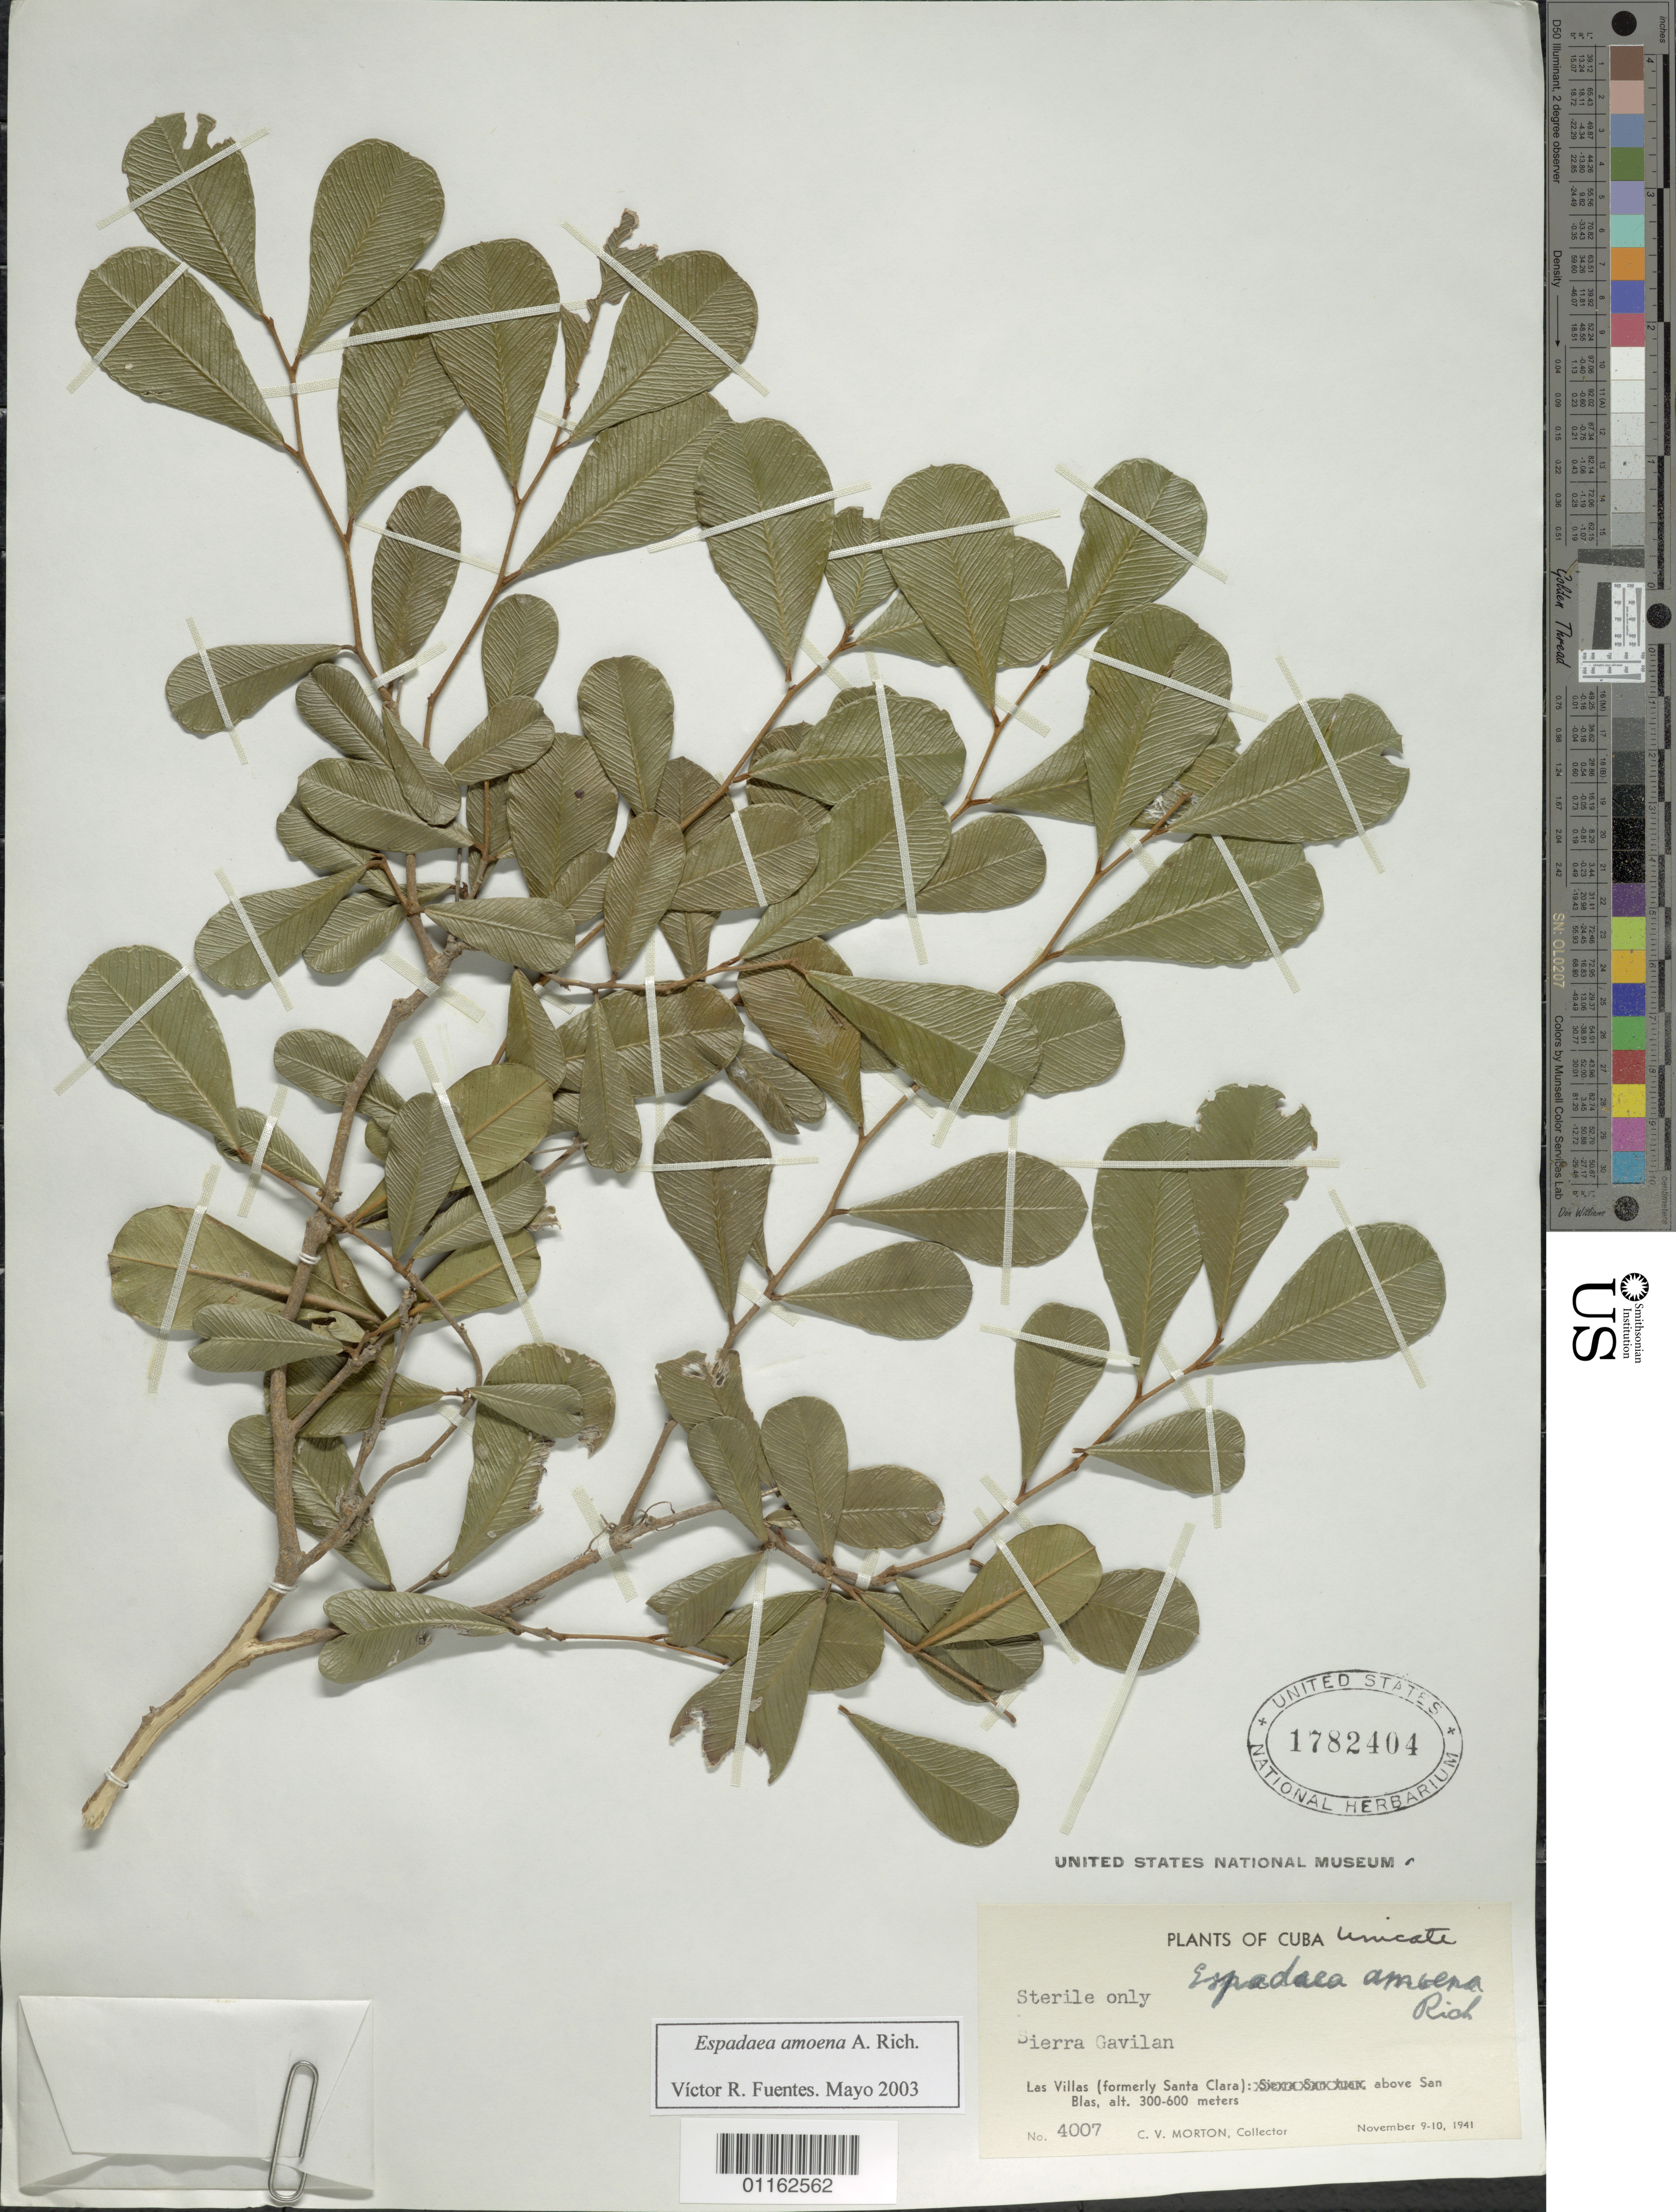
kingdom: Plantae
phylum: Tracheophyta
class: Magnoliopsida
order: Solanales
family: Solanaceae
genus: Espadaea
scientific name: Espadaea amoena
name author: A. Rich.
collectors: C. V. Morton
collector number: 4007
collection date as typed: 09 Nov 1941 to 10 Oct 1941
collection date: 1941-10-10/1941-11-09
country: Cuba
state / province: Las Villas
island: Cuba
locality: Sierra Gavilan, above San Blas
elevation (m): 300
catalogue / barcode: US 1782404